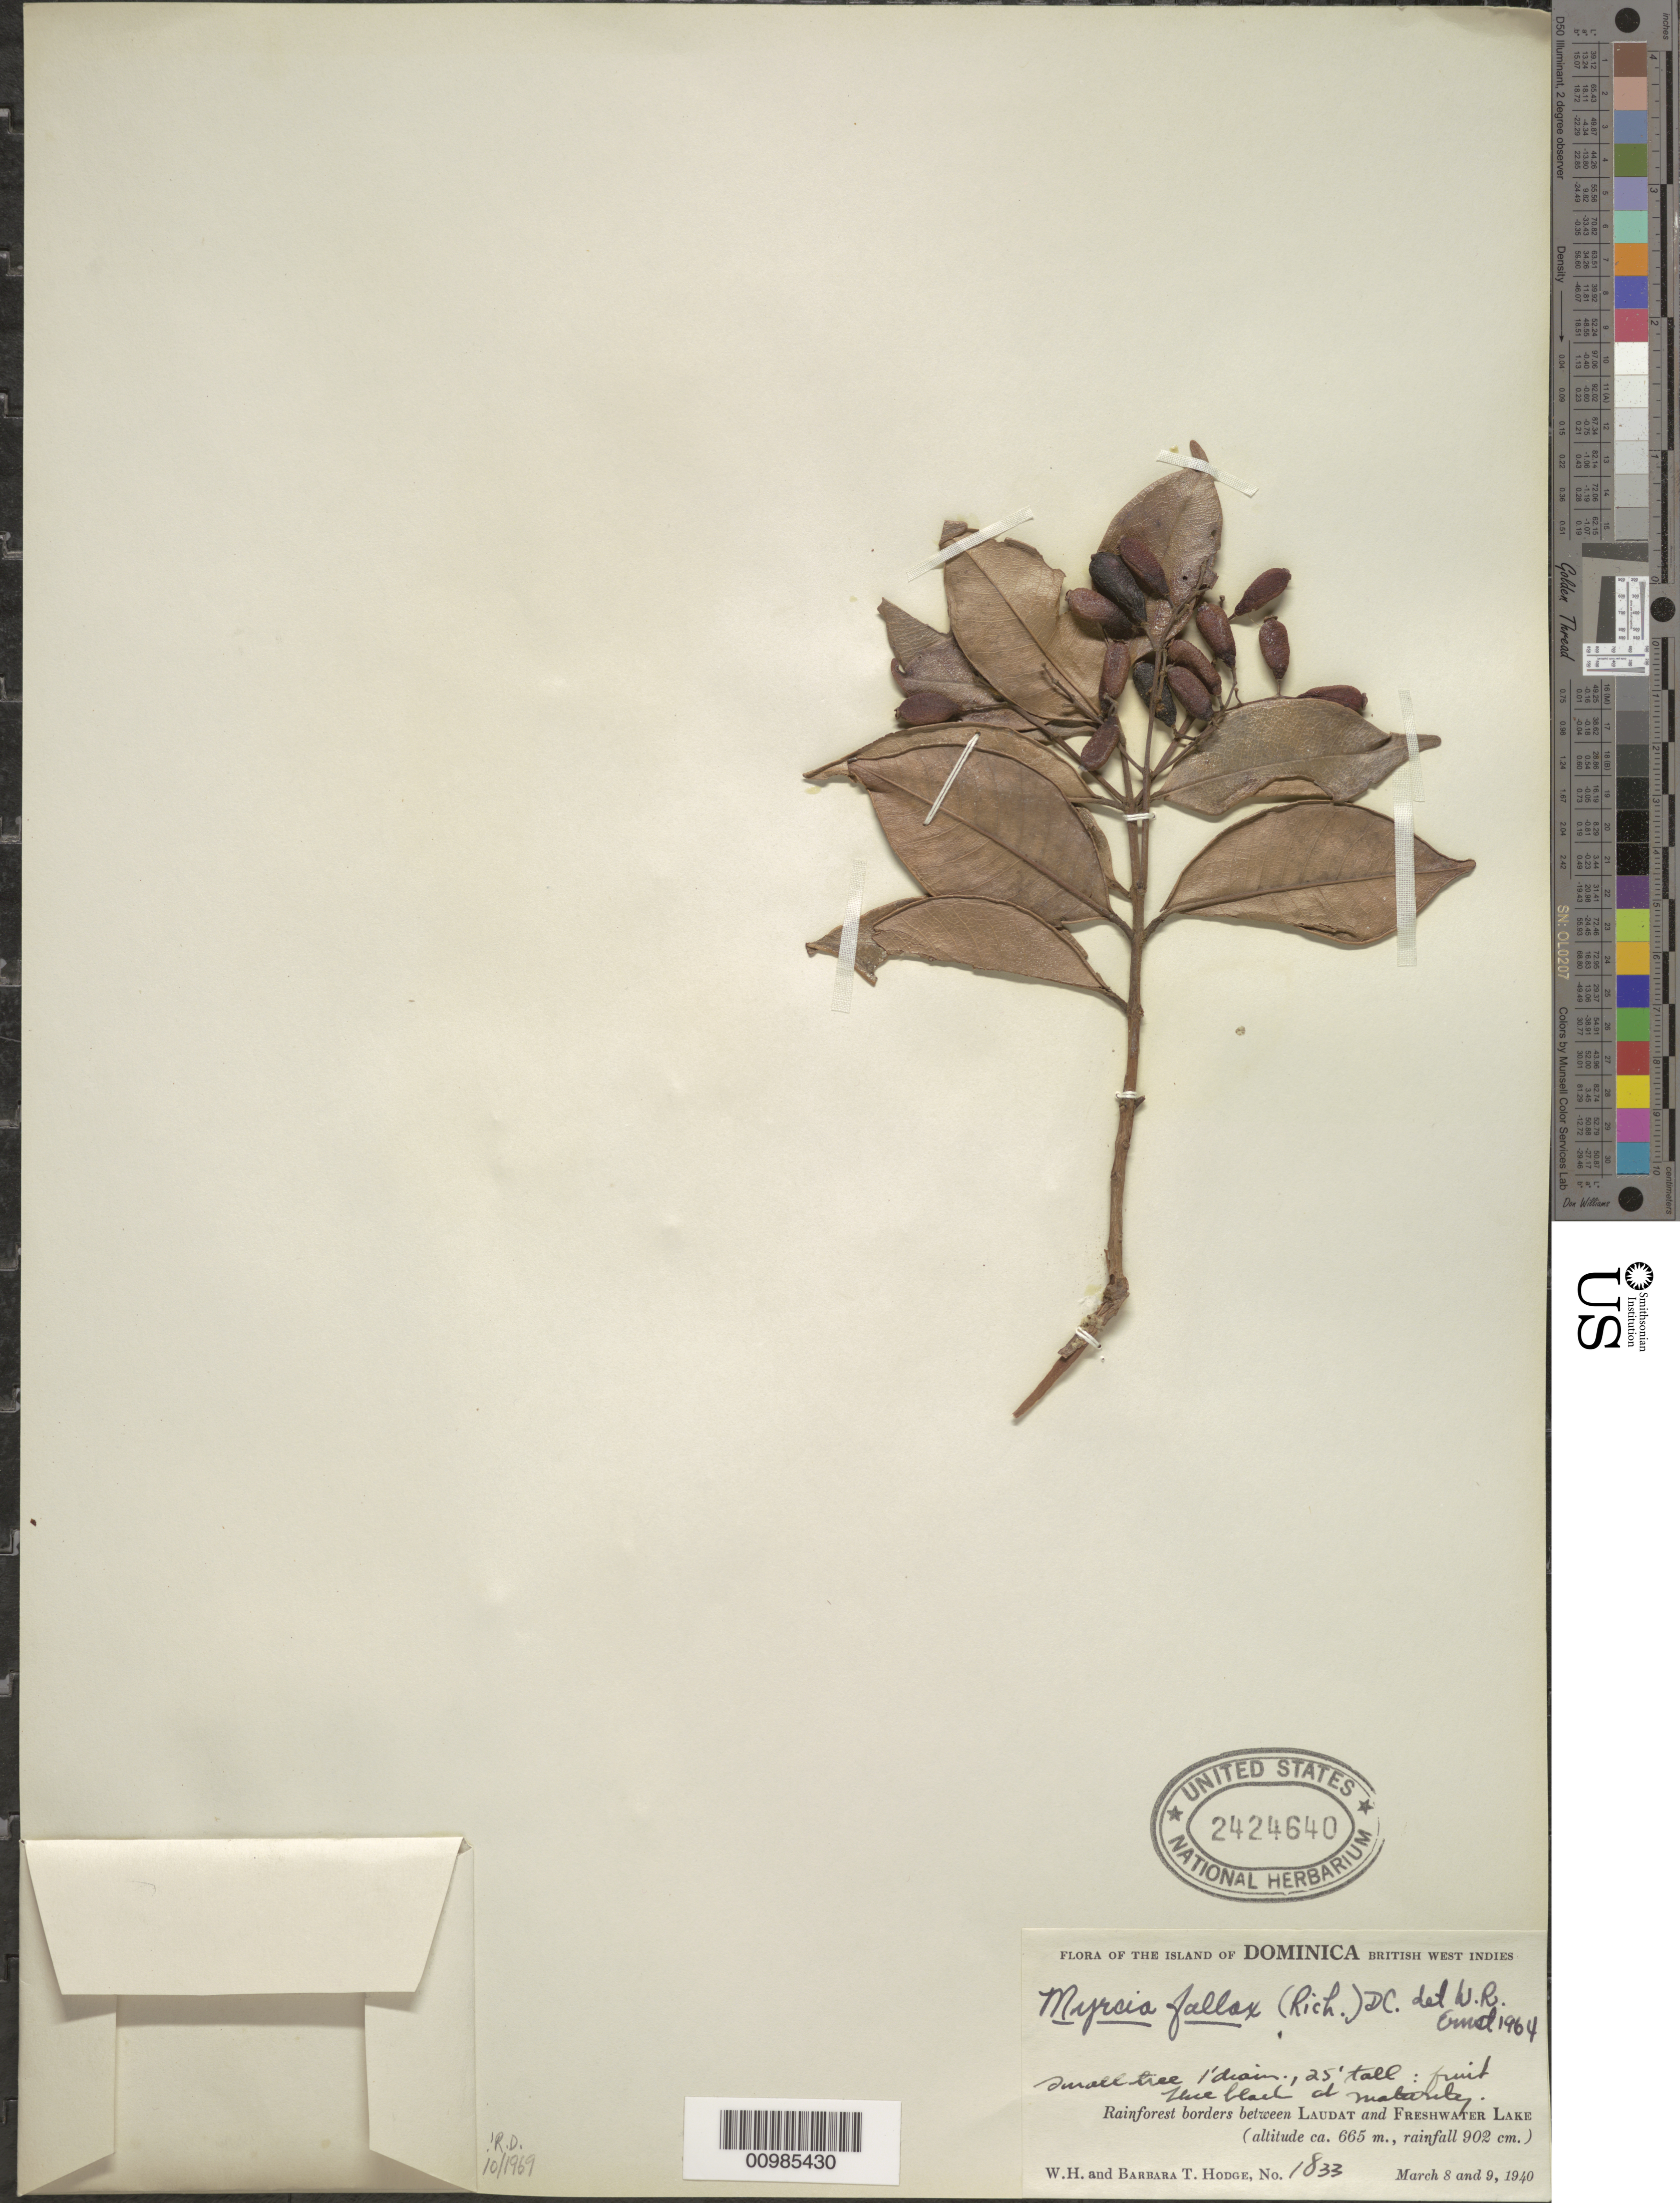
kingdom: Plantae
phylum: Tracheophyta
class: Magnoliopsida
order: Myrtales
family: Myrtaceae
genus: Myrcia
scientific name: Myrcia fallax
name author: (Rich.) DC.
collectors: W. Hodge & B. Hodge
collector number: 1833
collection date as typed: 08 Mar 1940 to 09 Mar 1940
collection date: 1940-03-08/1940-03-09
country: Dominica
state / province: St. George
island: Dominica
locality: Between Laudat and Freshwater Lake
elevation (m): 665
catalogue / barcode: US 2424640